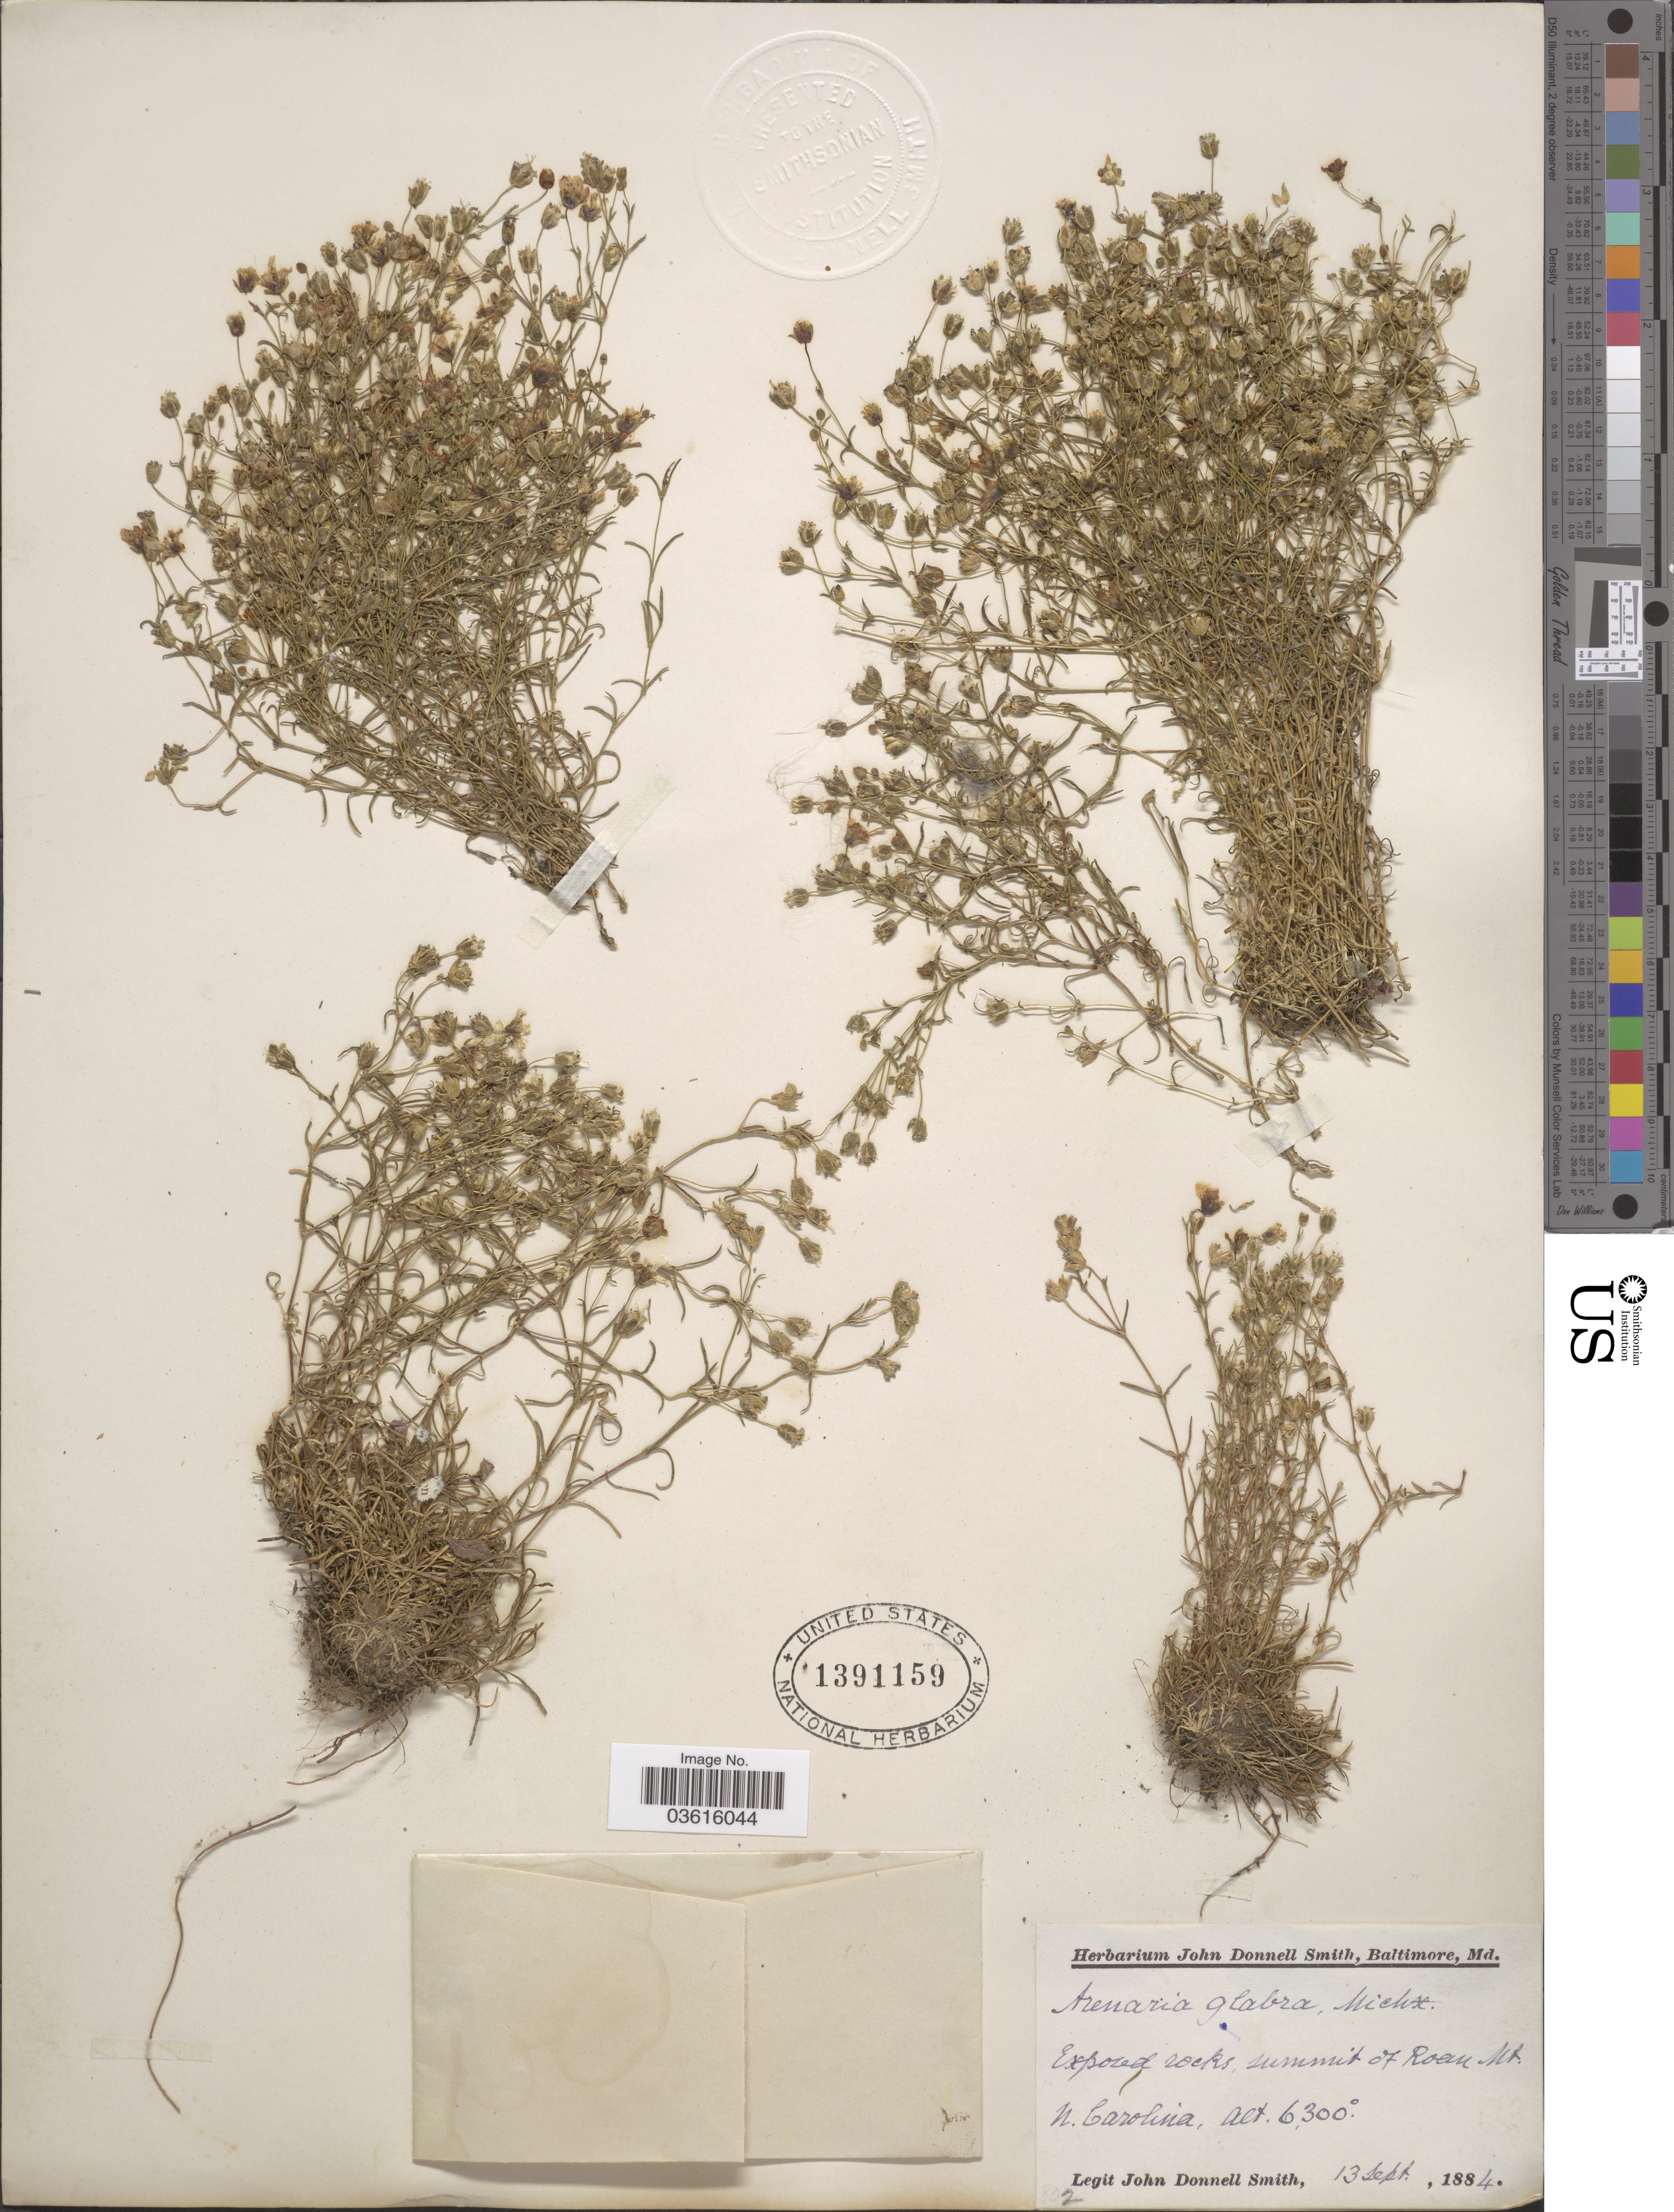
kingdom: Plantae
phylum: Tracheophyta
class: Magnoliopsida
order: Caryophyllales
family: Caryophyllaceae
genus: Minuartia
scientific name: Minuartia glabra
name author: (Michx.) Mattf.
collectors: J. Donnell Smith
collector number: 802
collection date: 1884-09-13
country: United States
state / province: North Carolina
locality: Summit of Roan Mt.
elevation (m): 1920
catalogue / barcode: US 1391159